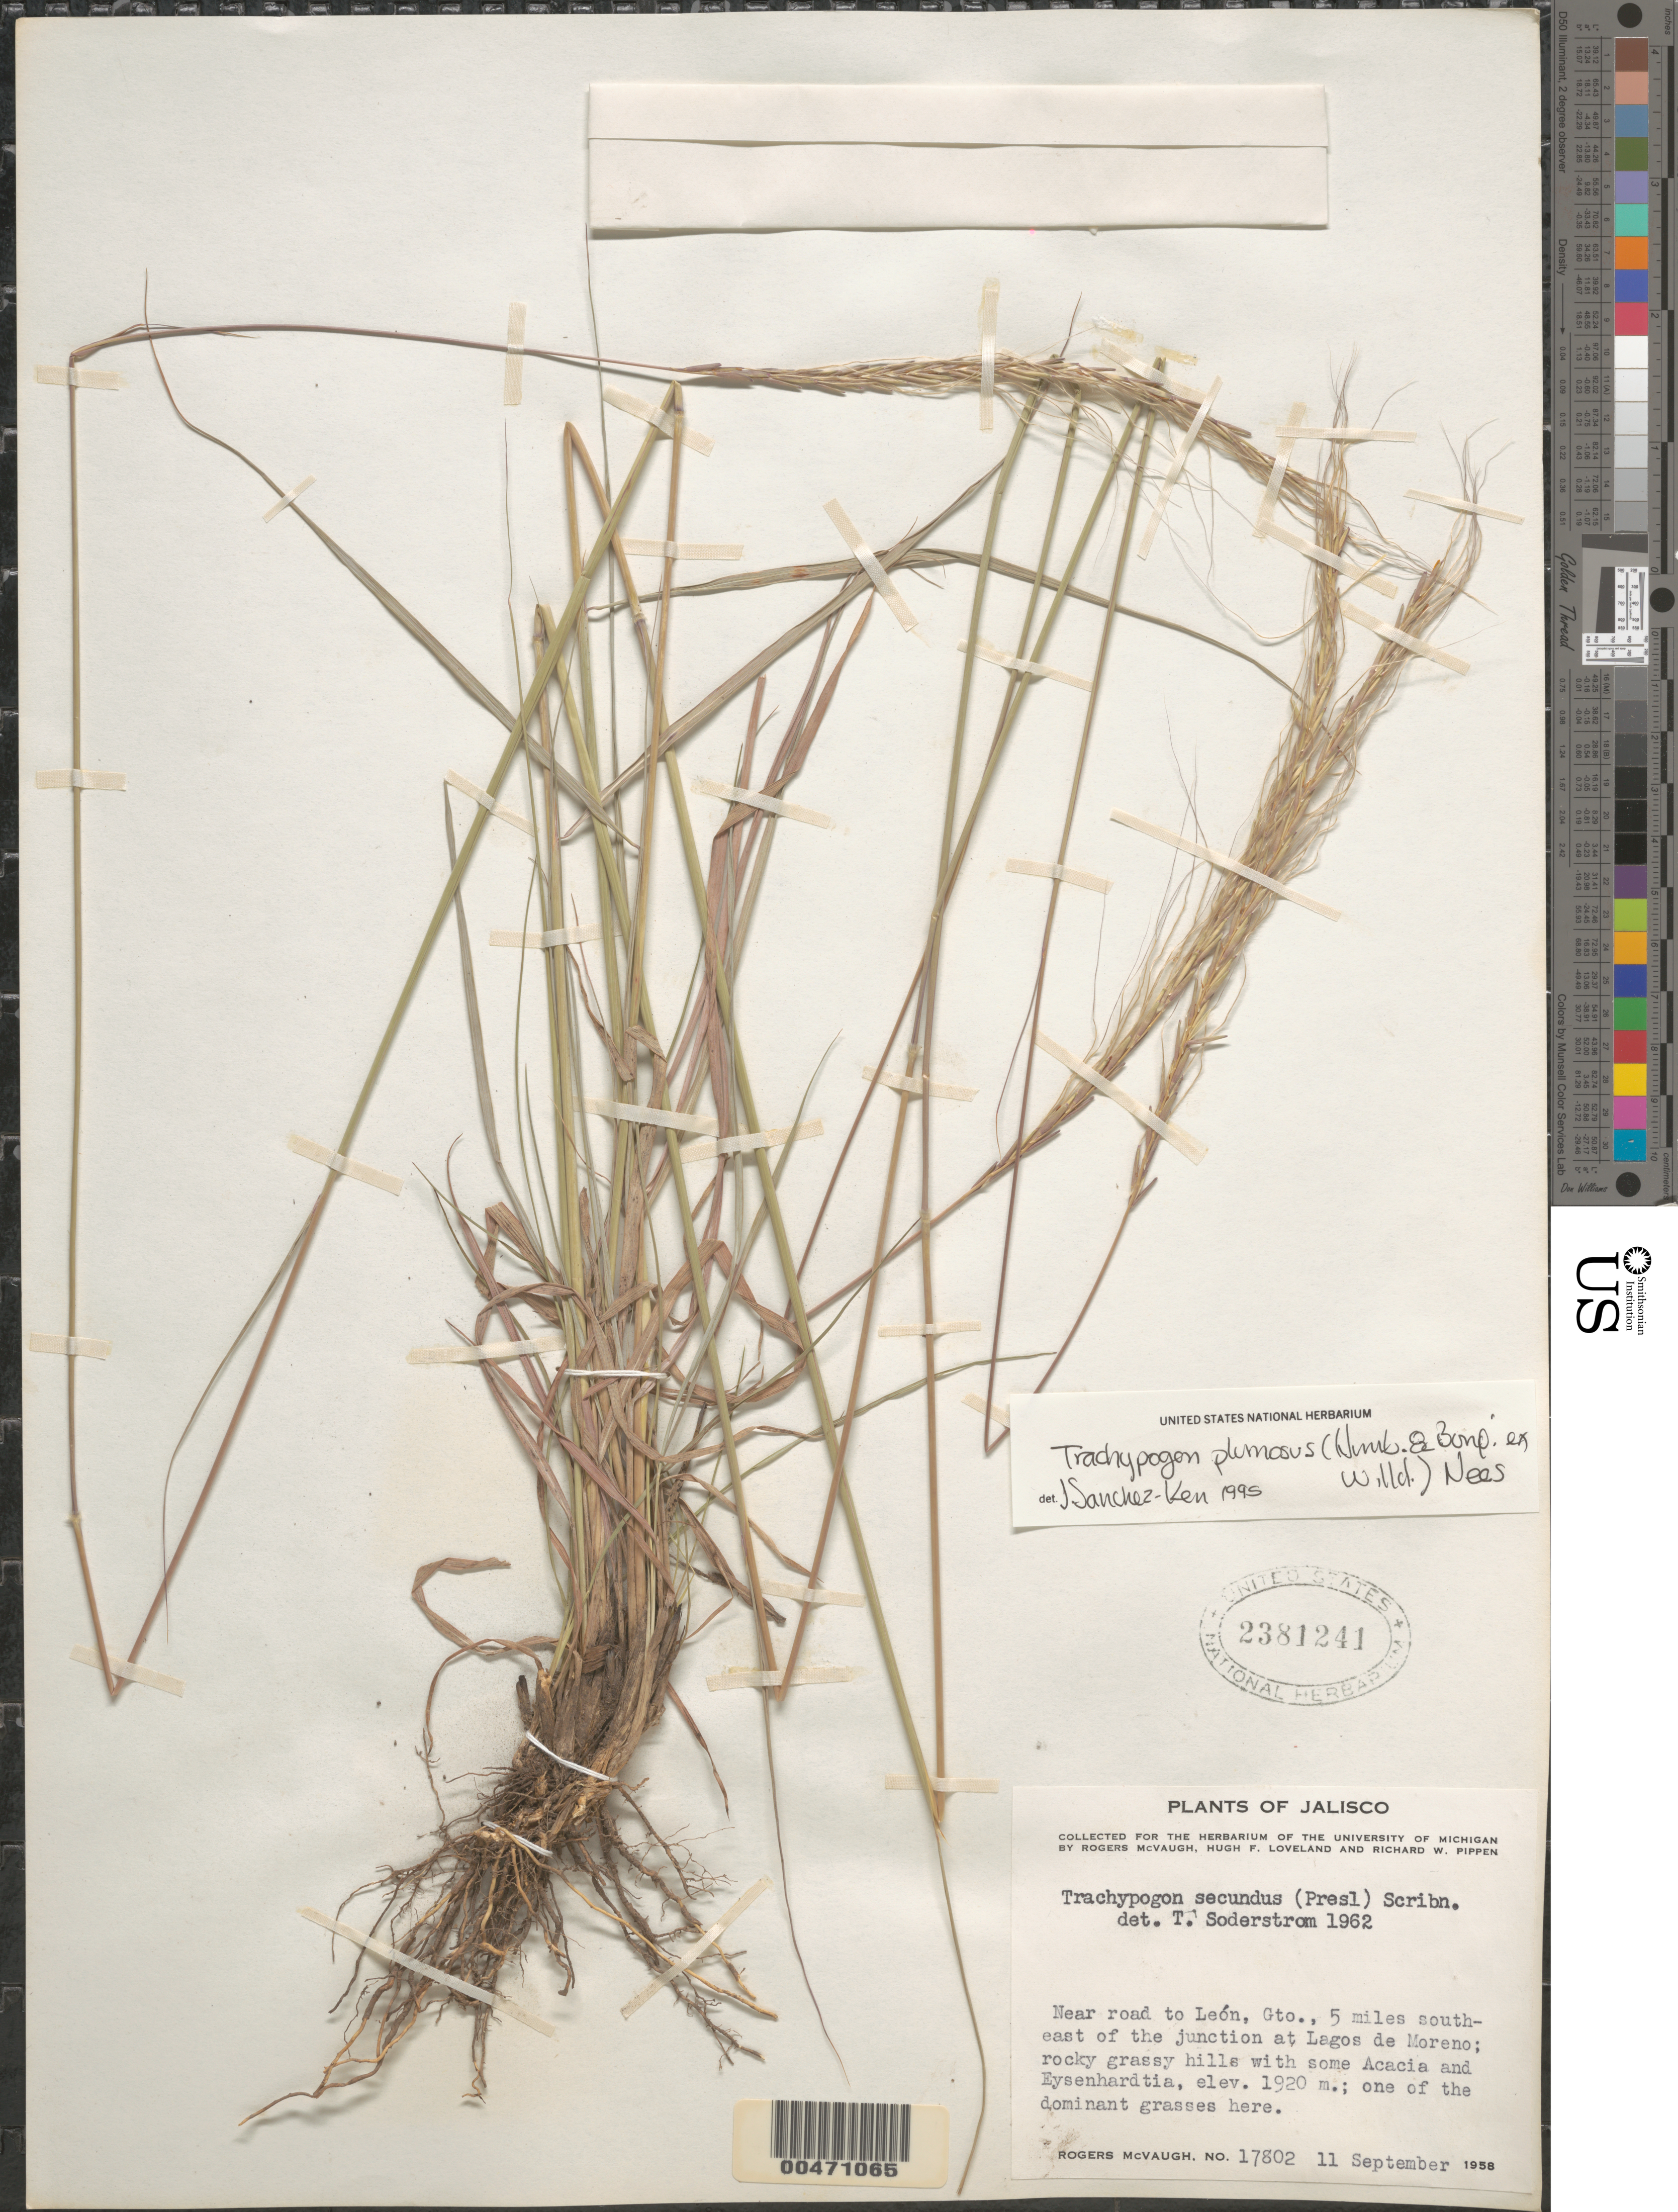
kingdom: Plantae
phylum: Tracheophyta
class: Liliopsida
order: Poales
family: Poaceae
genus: Trachypogon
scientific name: Trachypogon plumosus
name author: (Humb. & Bonpl.) Nees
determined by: Sánchez-Ken, J. G.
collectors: R. McVaugh, H. Loveland & R. W. Pippen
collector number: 17802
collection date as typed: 11 Sep 1958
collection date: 1958-09-11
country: Mexico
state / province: Jalisco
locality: Near rd to León, GJ, 5 mi SE of the jct at Lagos de Moreno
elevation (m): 1920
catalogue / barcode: US 2381241